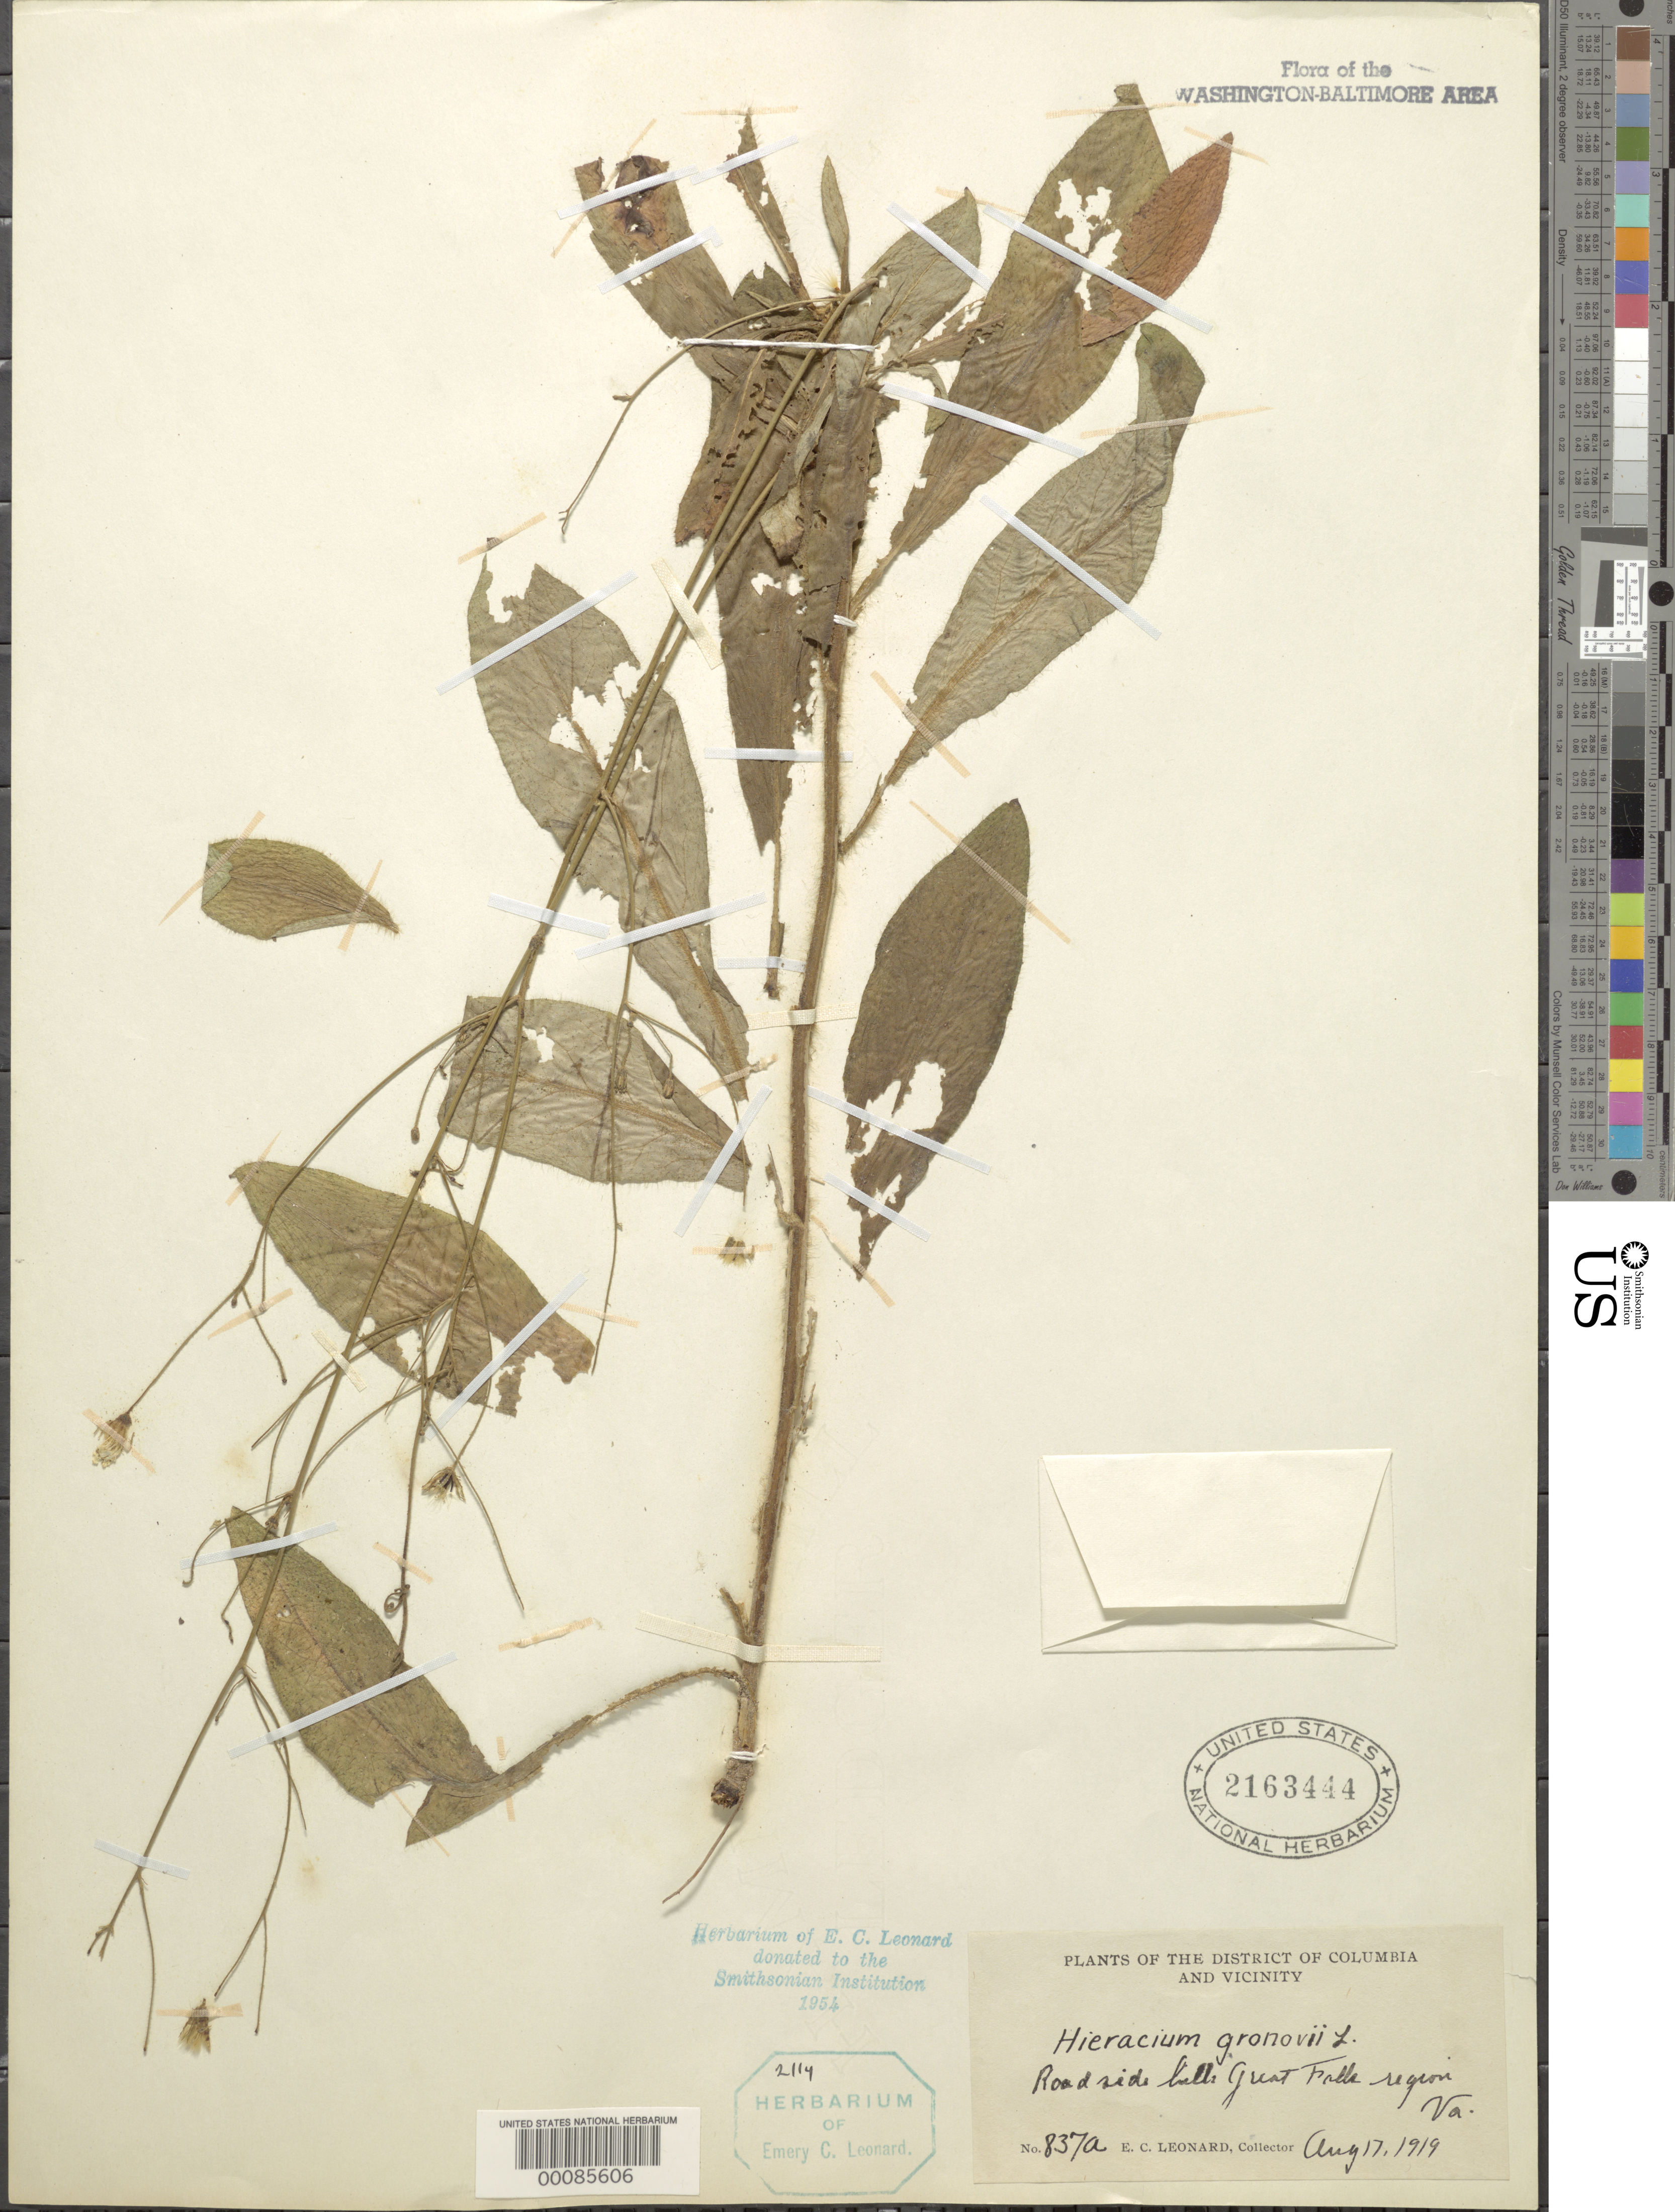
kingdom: Plantae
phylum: Tracheophyta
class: Magnoliopsida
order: Asterales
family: Asteraceae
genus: Hieracium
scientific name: Hieracium gronovii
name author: L.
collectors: E. C. Leonard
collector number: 837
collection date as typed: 17 Aug 1919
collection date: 1919-08-17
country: United States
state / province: Virginia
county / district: Fairfax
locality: Great Falls Region C. & O. Canal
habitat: Roadside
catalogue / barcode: US 2163444